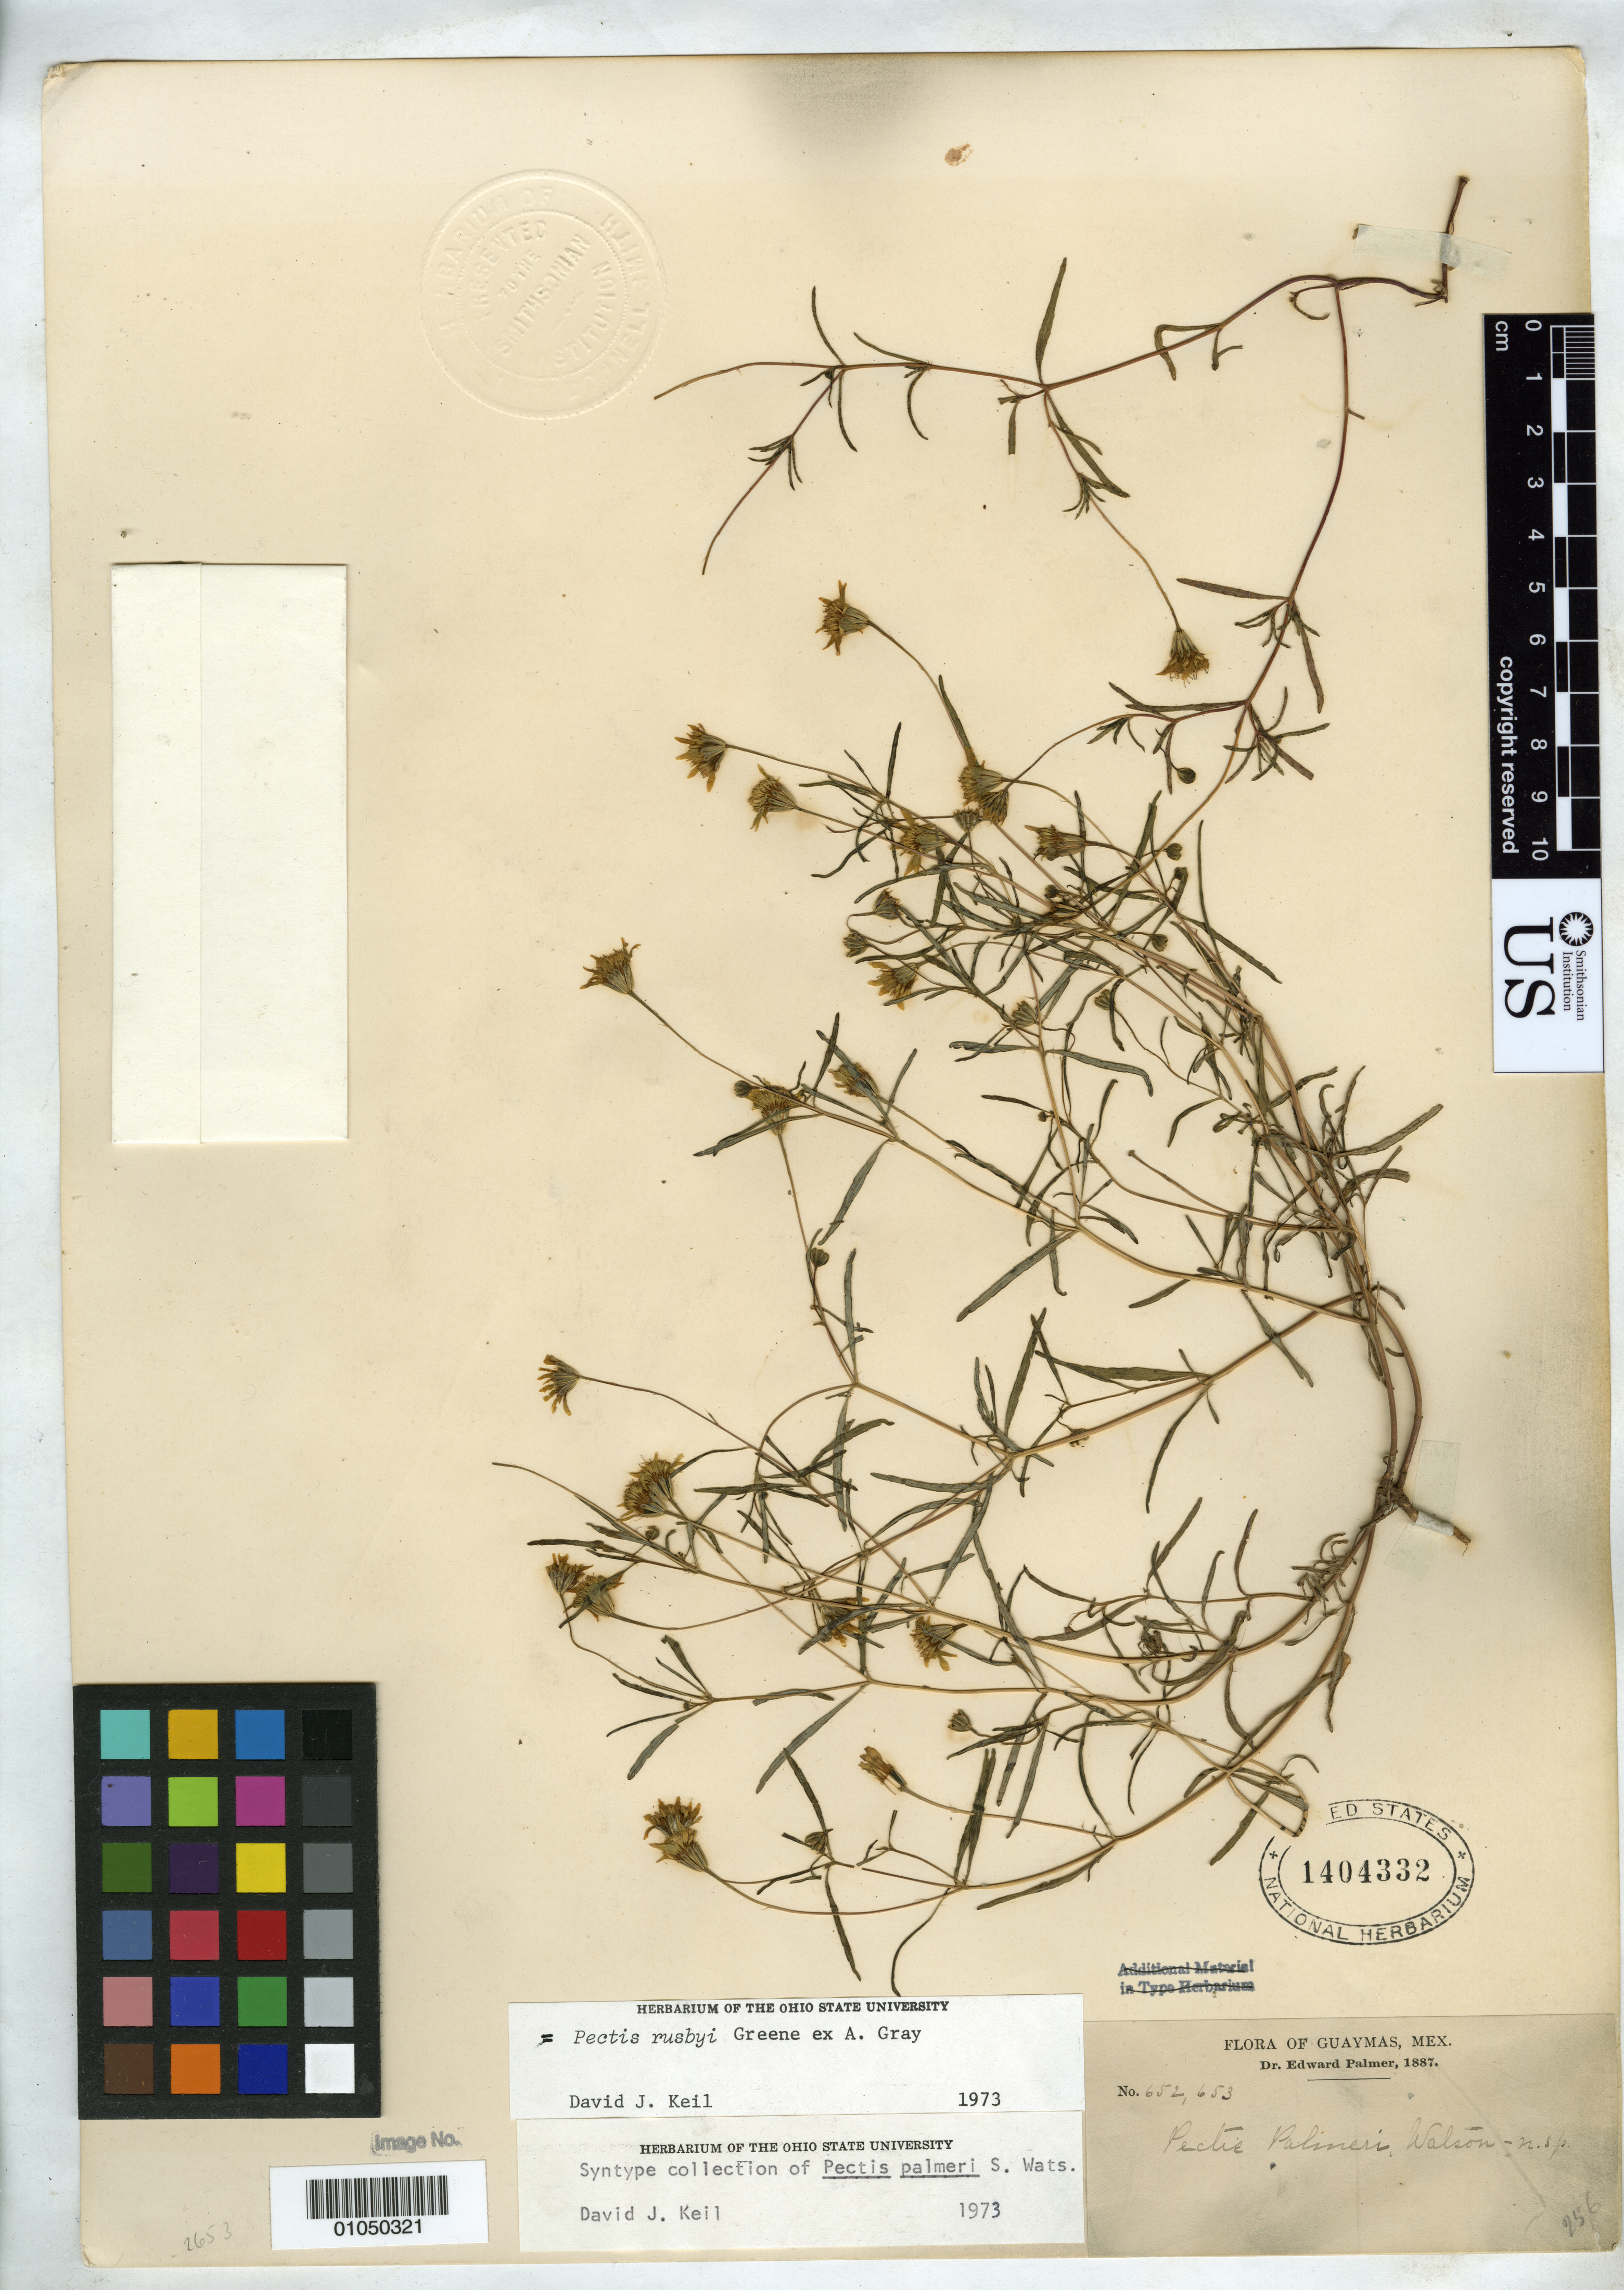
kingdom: Plantae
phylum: Tracheophyta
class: Magnoliopsida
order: Asterales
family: Asteraceae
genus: Pectis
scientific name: Pectis palmeri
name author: S. Watson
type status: Syntype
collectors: E. Palmer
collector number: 652, 653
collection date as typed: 1887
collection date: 1887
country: Mexico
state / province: Sonora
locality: Near Guaymas.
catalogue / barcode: US 1404332